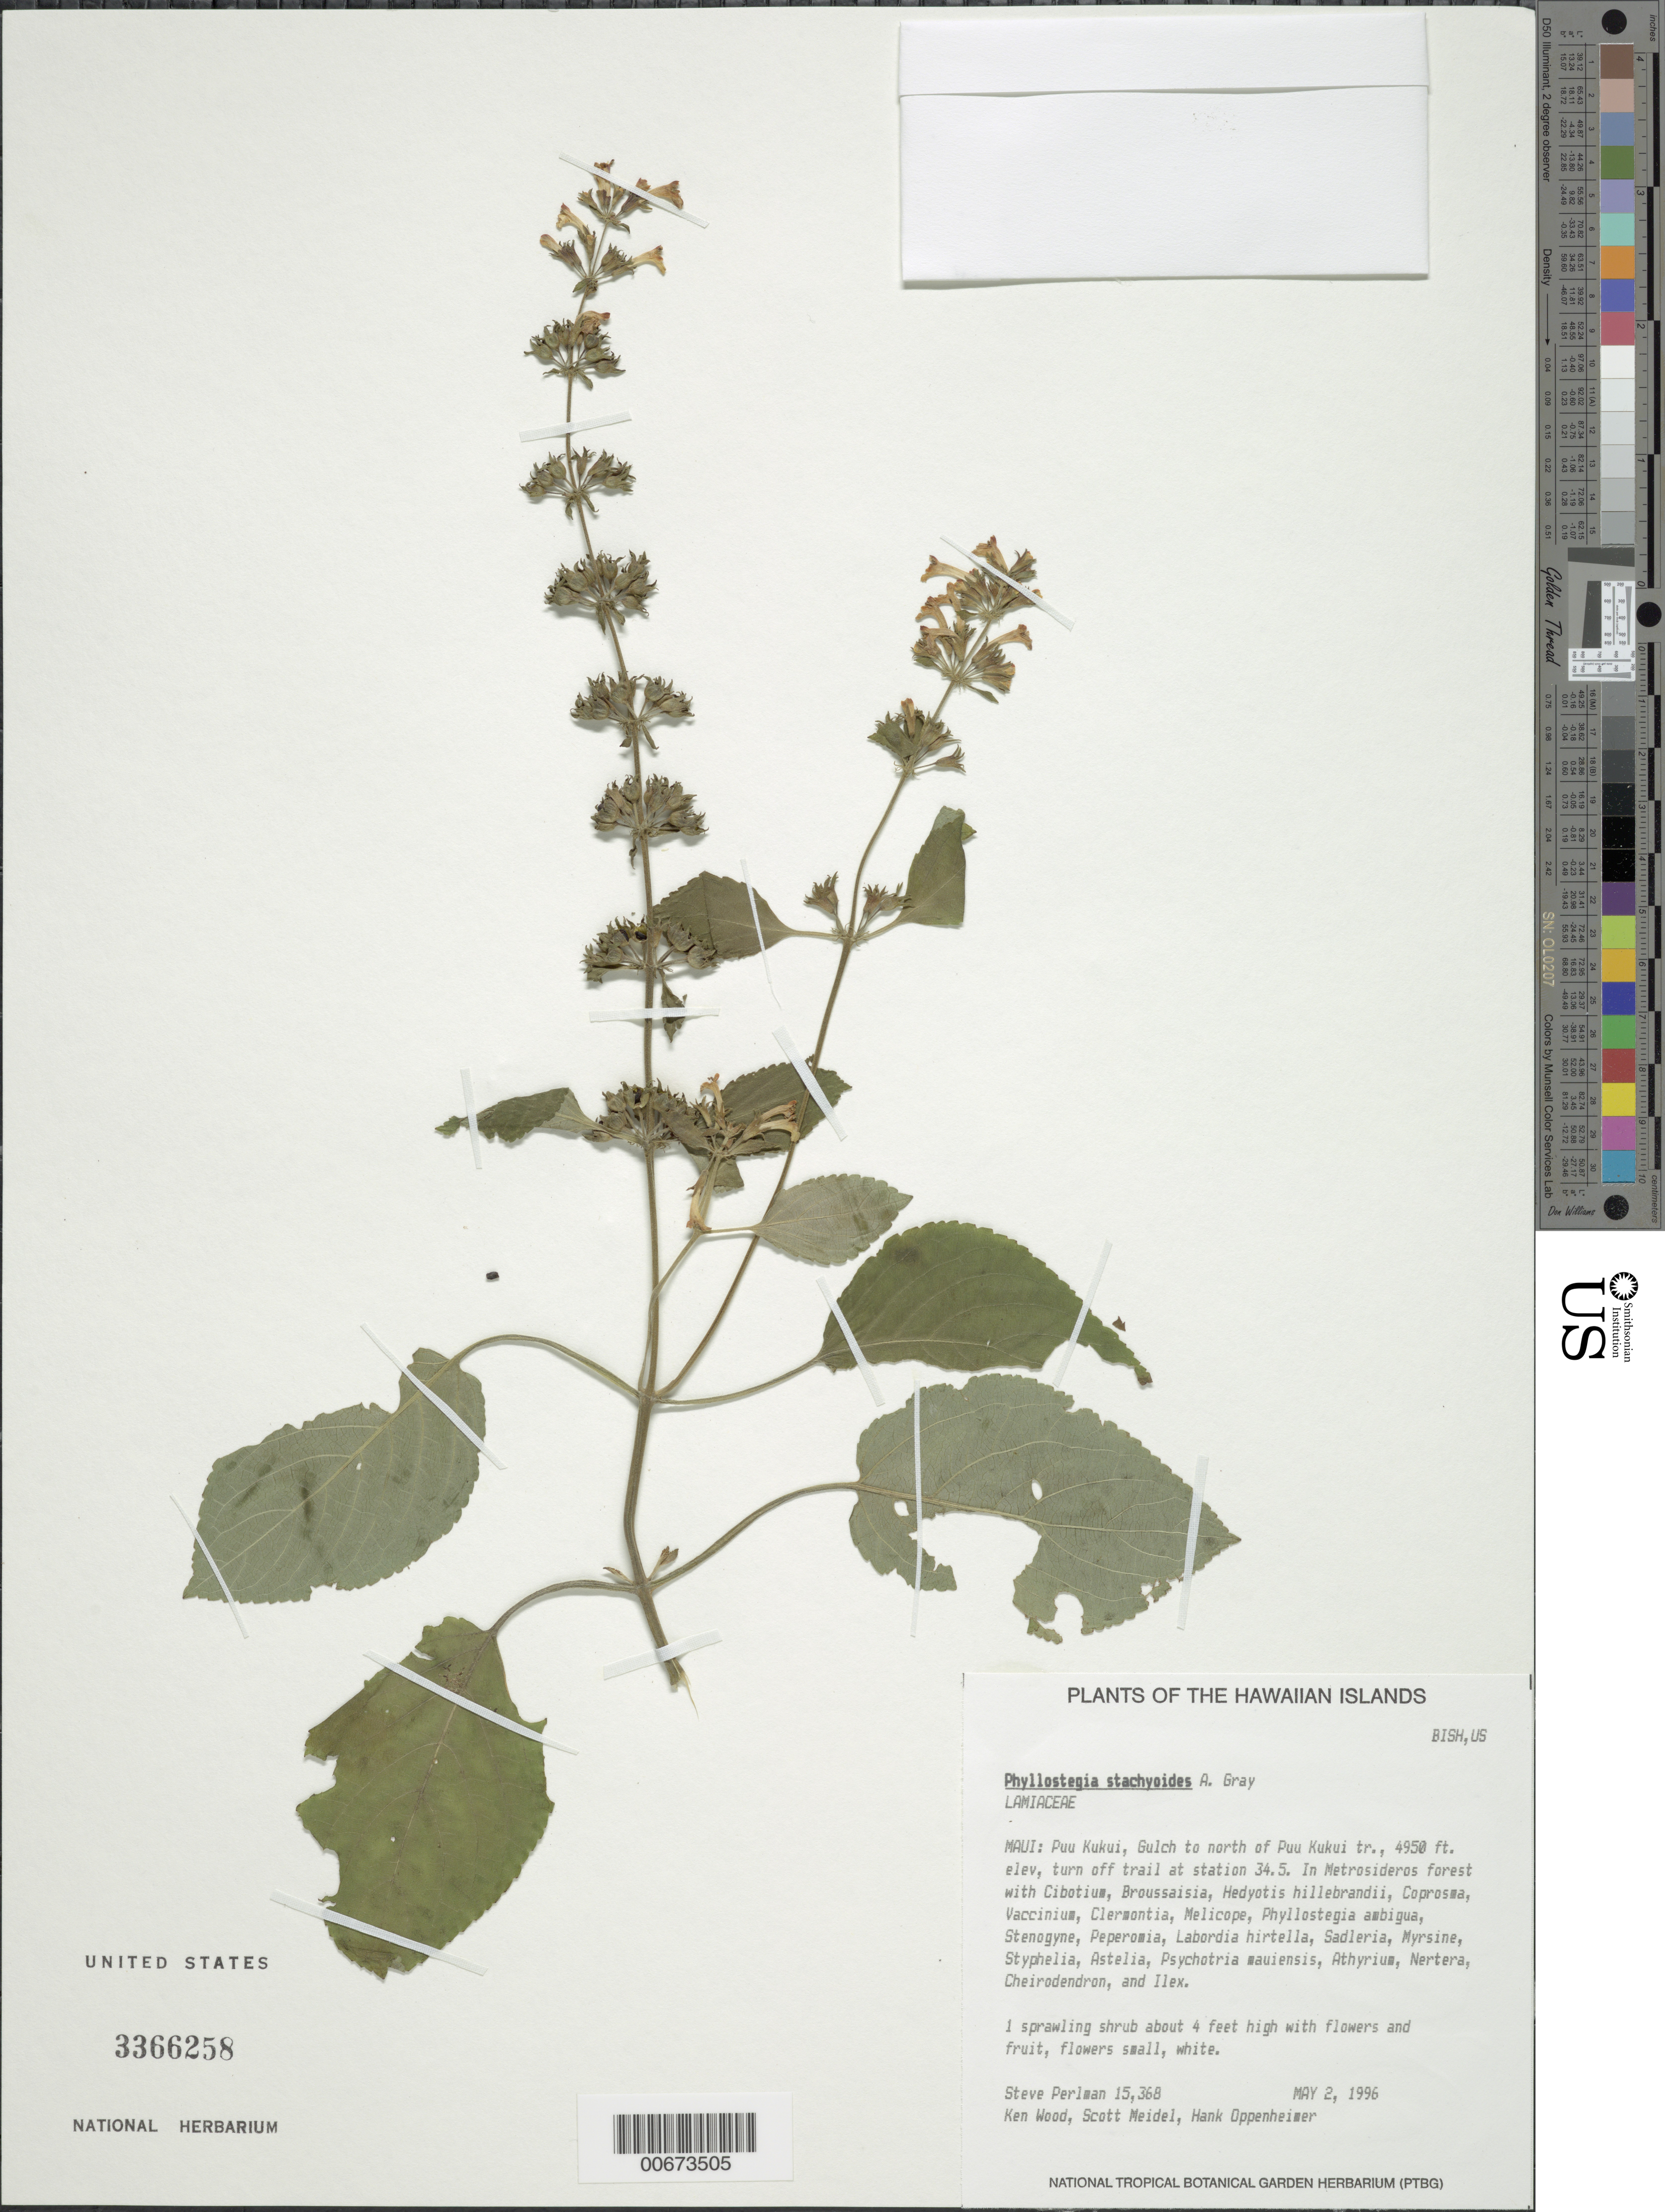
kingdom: Plantae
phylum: Tracheophyta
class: Magnoliopsida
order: Lamiales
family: Lamiaceae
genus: Phyllostegia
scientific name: Phyllostegia stachyoides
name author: A. Gray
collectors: S. P. Perlman, K. Wood, S. Meidel & H. Oppenheimer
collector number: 15368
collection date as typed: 2 May 1996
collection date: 1996-05-02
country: United States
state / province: Hawaii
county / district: Maui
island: Maui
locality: Pu'u Kukui, Gulch to north of Pu'u Kukui Tr.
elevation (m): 1508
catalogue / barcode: US 3366258